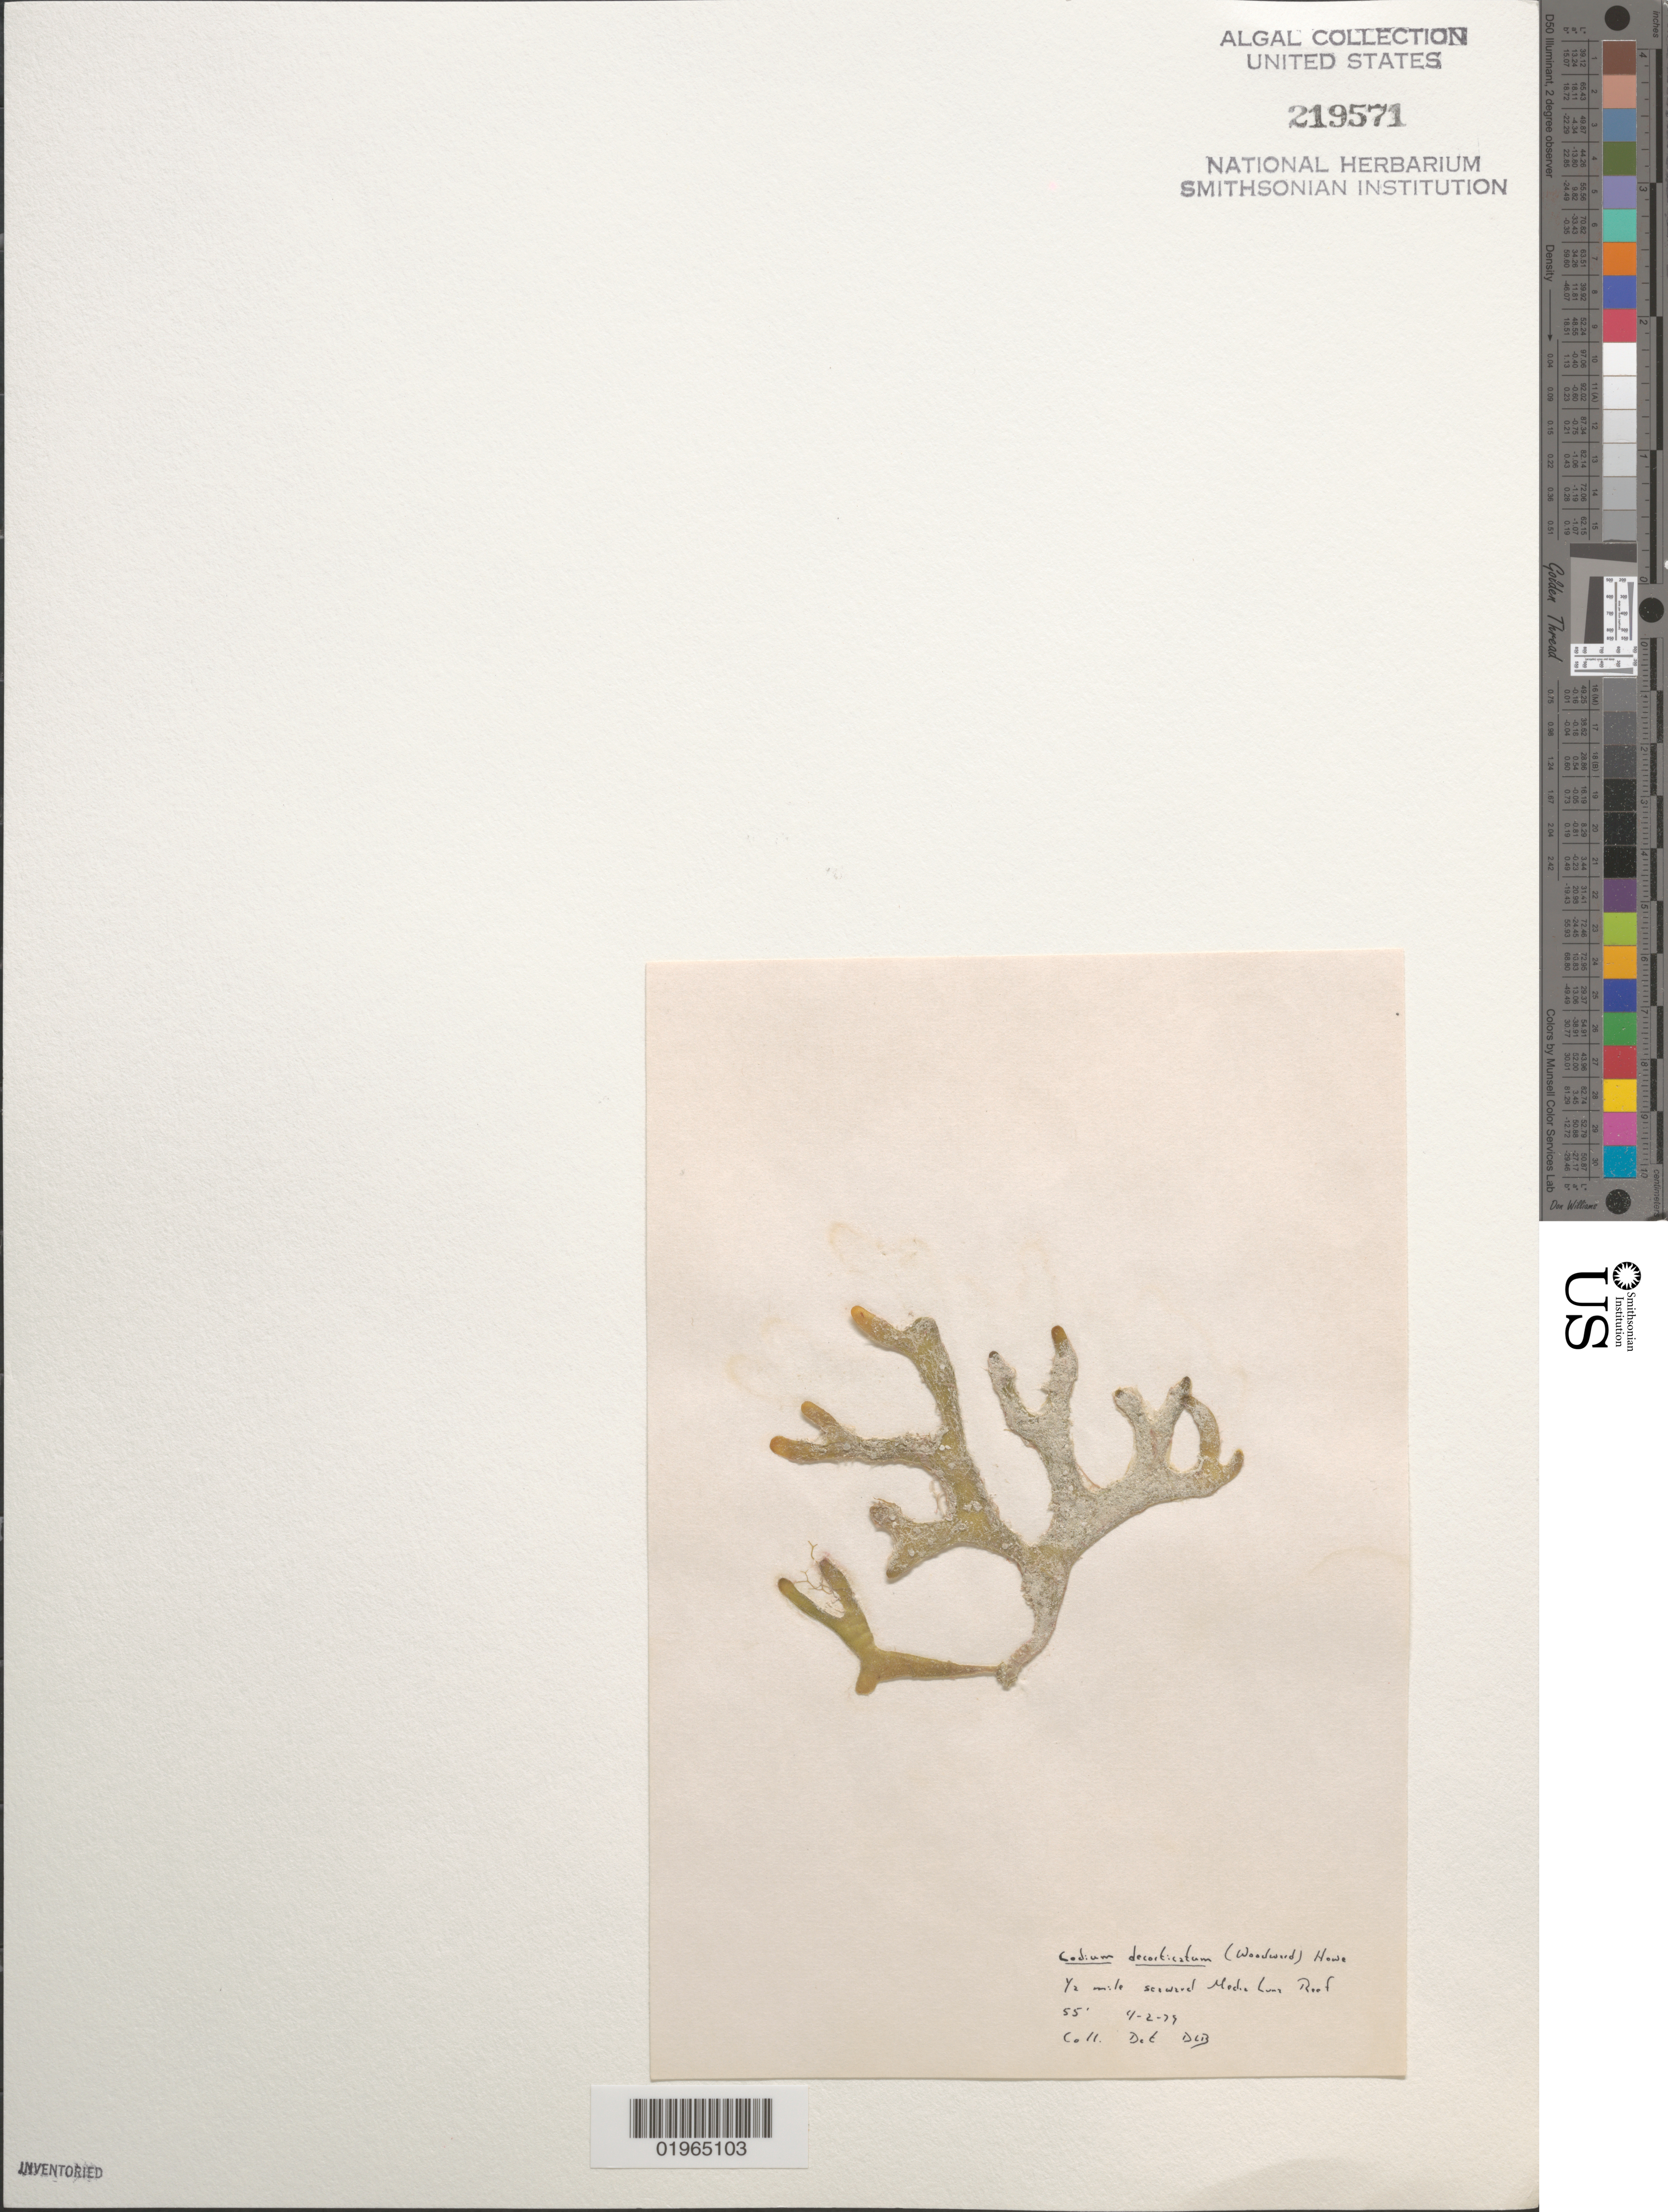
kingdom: Plantae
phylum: Chlorophyta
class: Ulvophyceae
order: Bryopsidales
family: Codiaceae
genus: Codium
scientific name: Codium decorticatum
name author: (Woodw.) M. Howe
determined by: Ballantine, D. L.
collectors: D.L. Ballantine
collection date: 1979-04-02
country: Puerto Rico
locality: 1/2 mile seaward Media Luna Reef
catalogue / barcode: US 219571